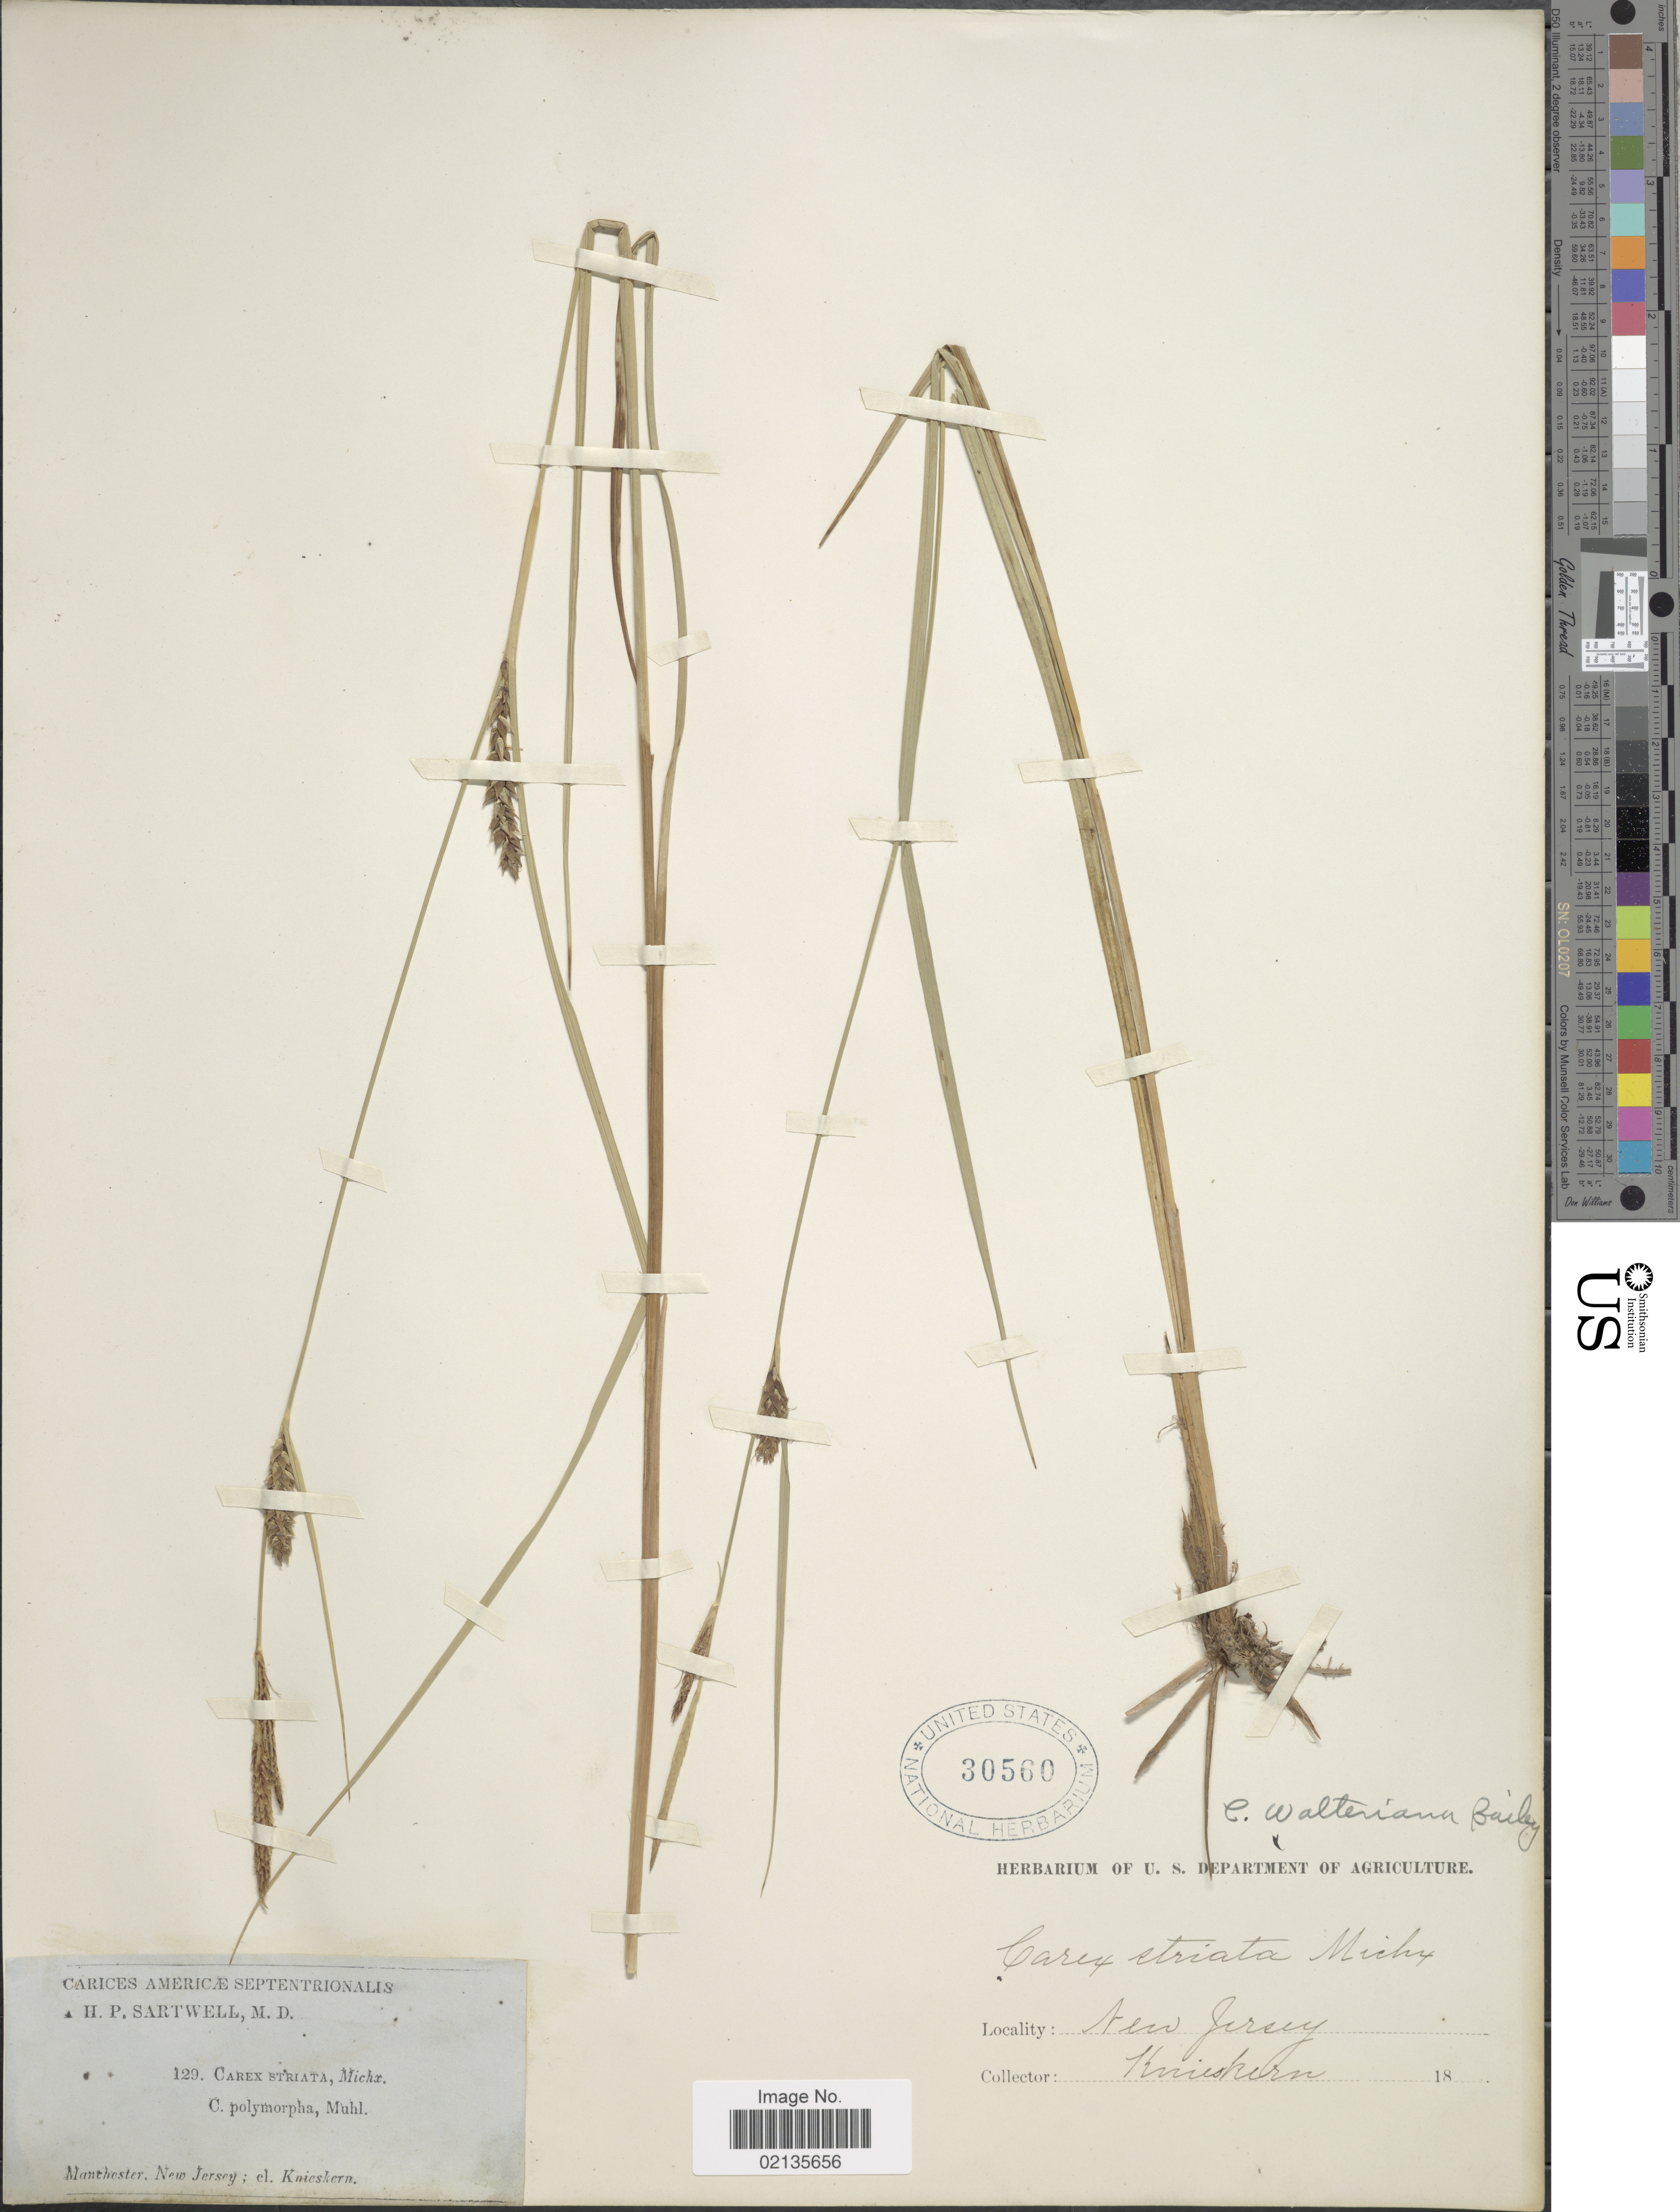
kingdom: Plantae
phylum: Tracheophyta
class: Liliopsida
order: Poales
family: Cyperaceae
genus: Carex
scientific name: Carex striata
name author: Michx.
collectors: Knieskern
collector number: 129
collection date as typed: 18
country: United States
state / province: New Jersey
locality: Manchester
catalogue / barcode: US 30560